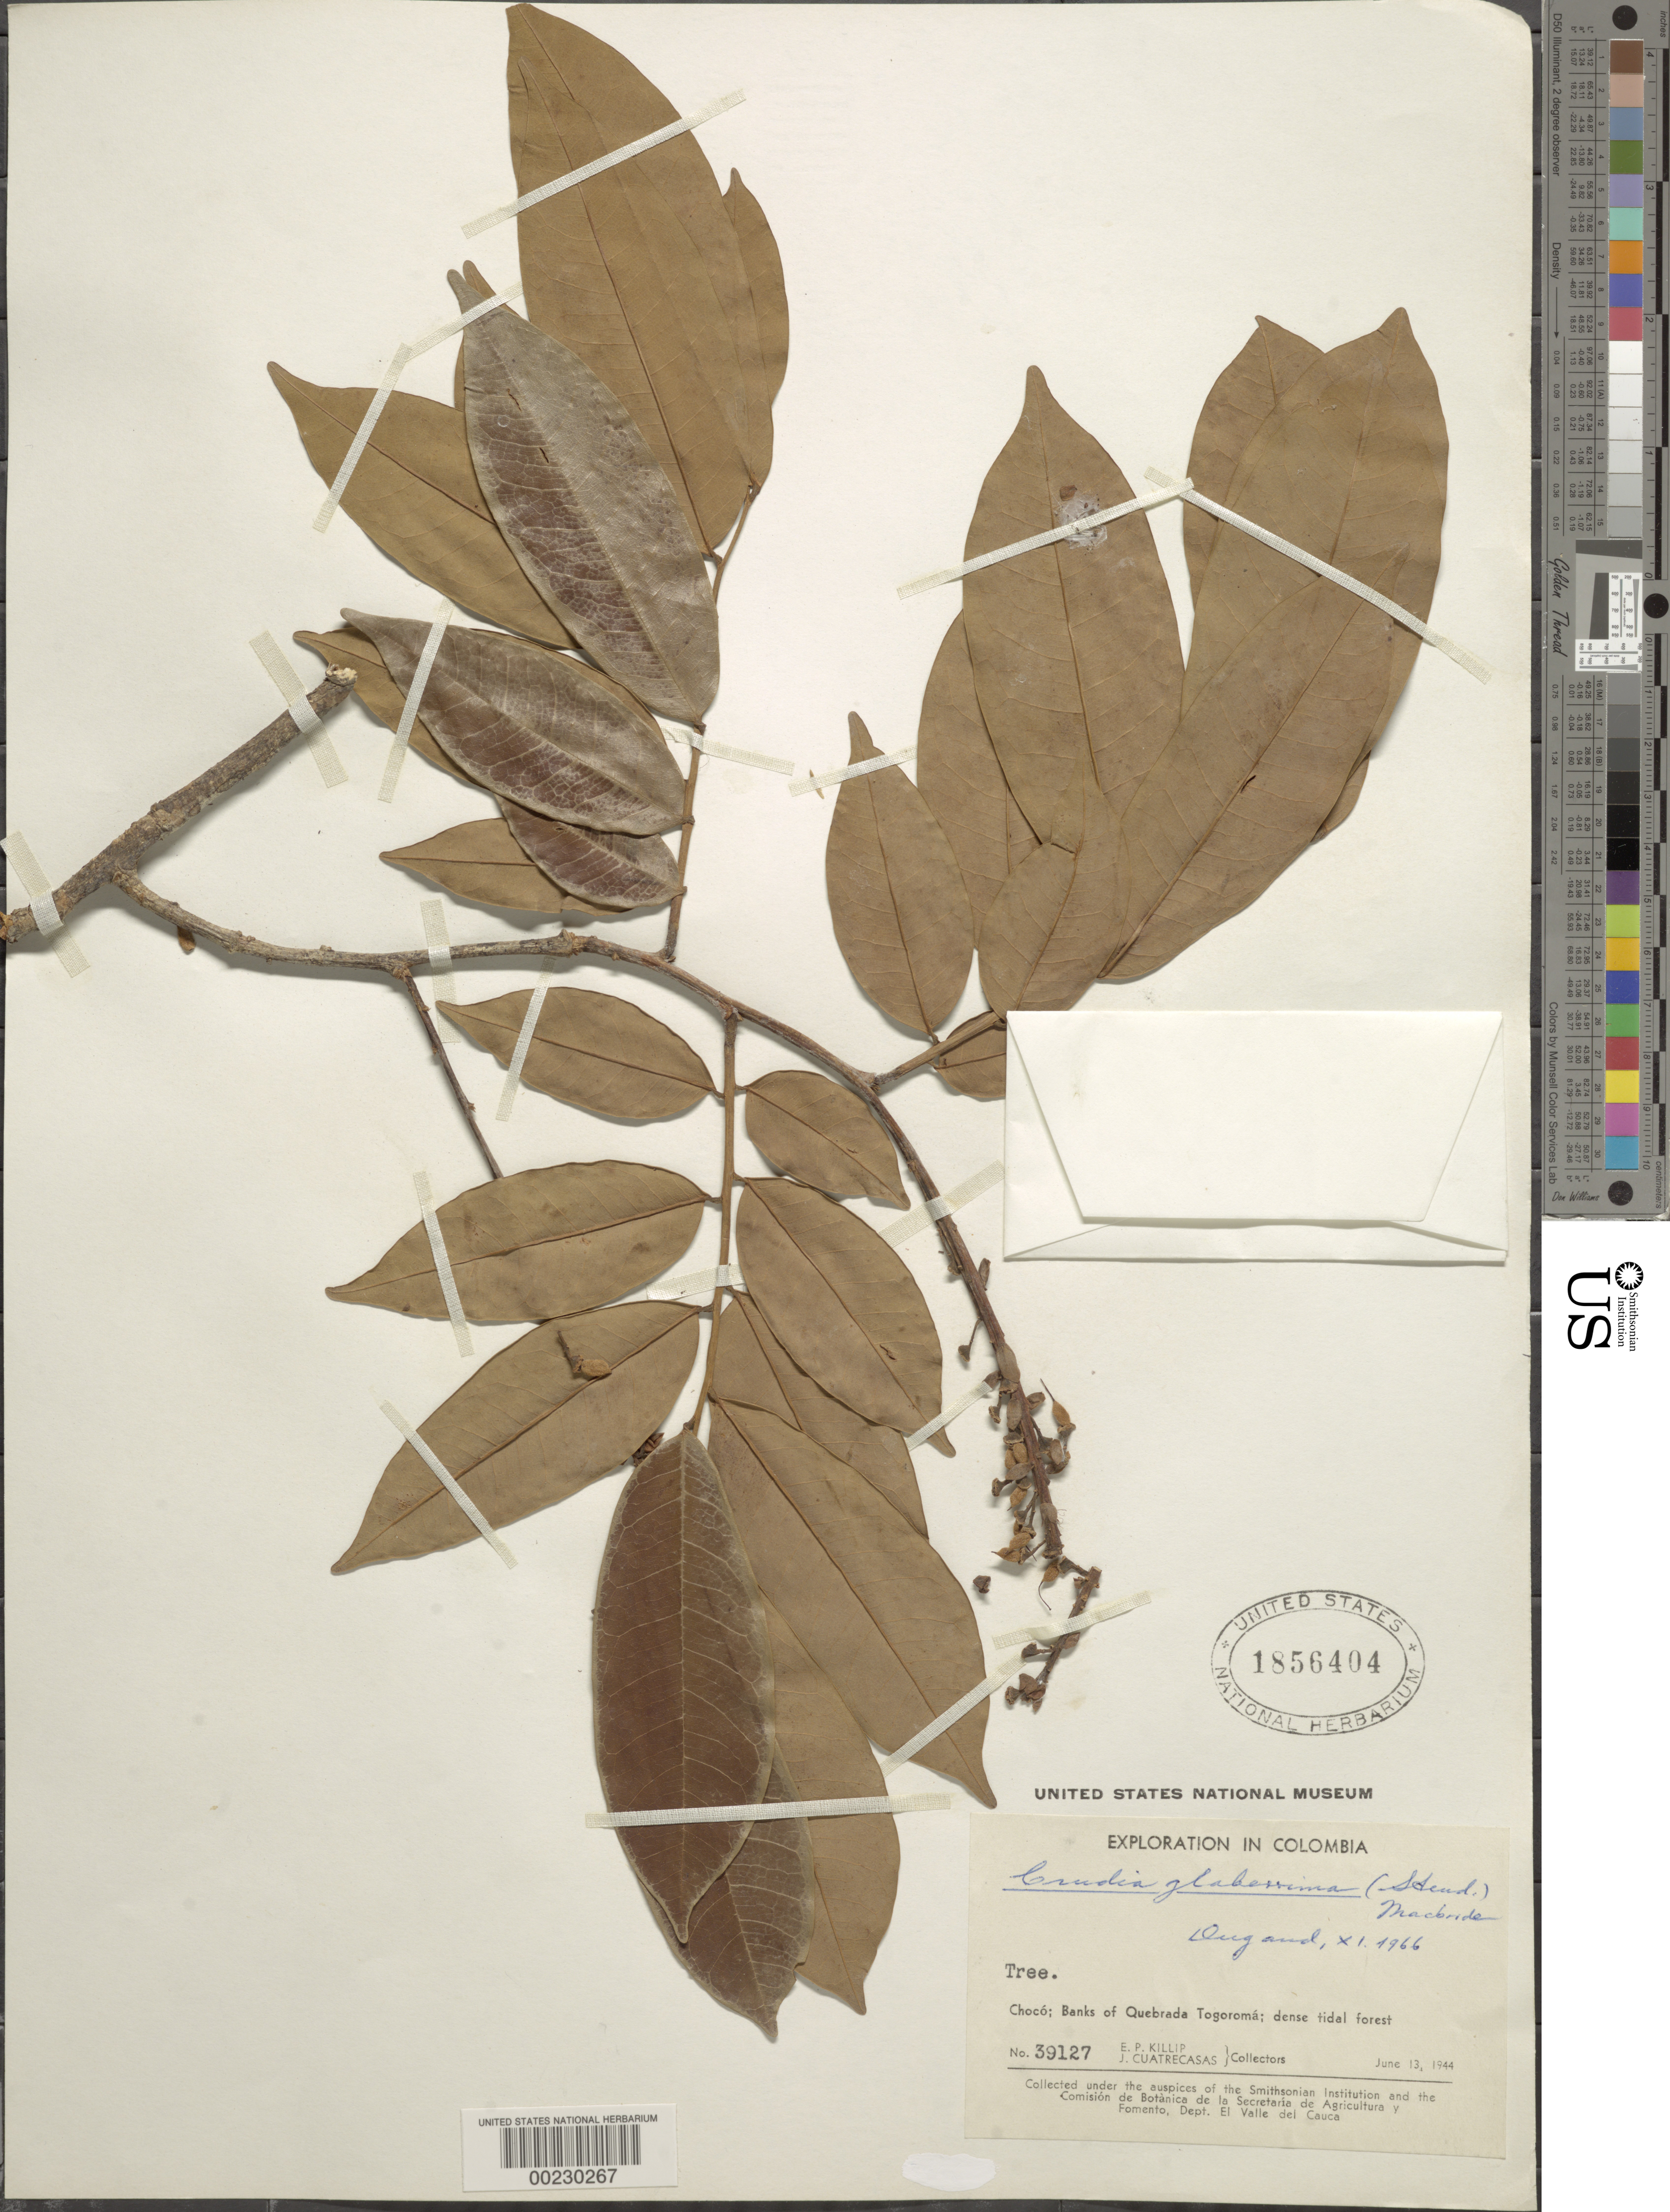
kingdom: Plantae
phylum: Tracheophyta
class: Magnoliopsida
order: Fabales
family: Fabaceae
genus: Crudia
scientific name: Crudia glaberrima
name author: (Steud.) J.F. Macbr.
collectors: E. P. Killip & J. Cuatrecasas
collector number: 39127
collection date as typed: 13 Jun 1944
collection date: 1944-06-13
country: Colombia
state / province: Chocó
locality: Banks of Quebrada Togoroma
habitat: Dense tidal forest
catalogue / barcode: US 1856404